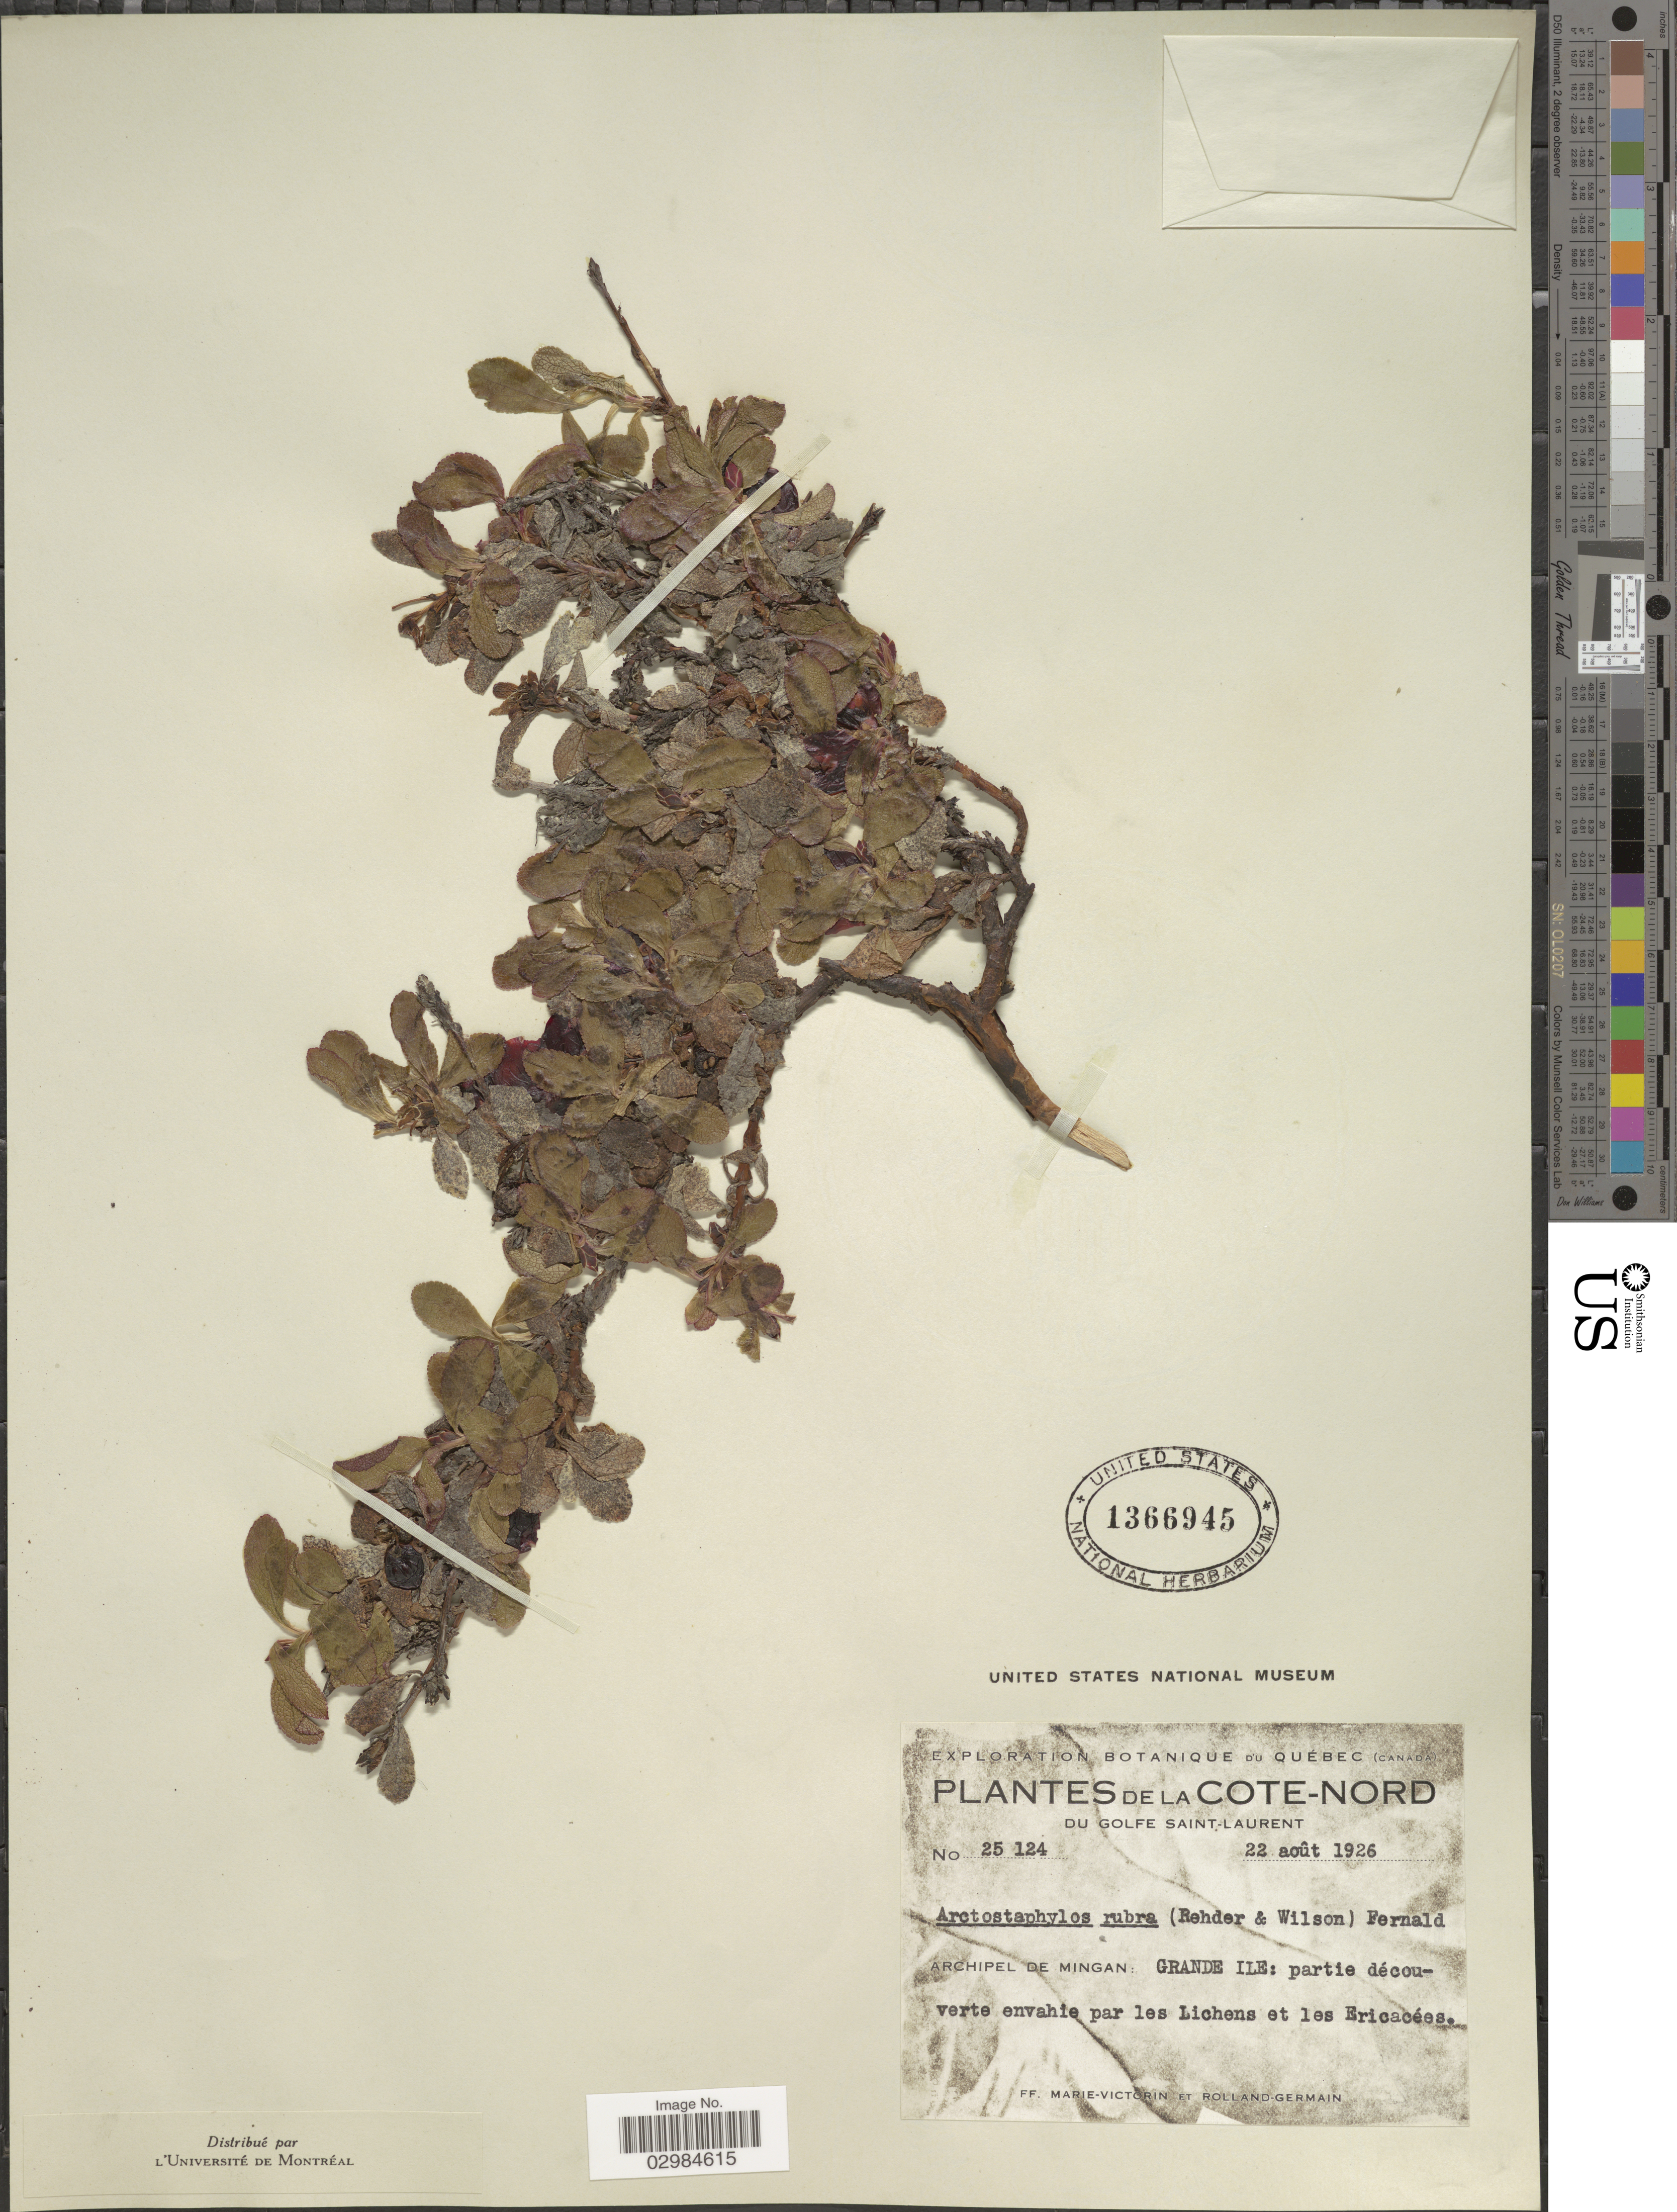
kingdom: Plantae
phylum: Tracheophyta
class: Magnoliopsida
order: Ericales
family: Ericaceae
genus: Arctostaphylos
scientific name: Arctostaphylos rubra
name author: (Rehder & E.H. Wilson) Fernald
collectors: F. Marie-Victorin & Rolland-Germain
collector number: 25124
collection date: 1926-08-22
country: Canada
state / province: Quebec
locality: De La Cote-Nord. Du Golfe Saint-Laurent. Archipel de Mingan: Grande Ile.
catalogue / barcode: US 1366945